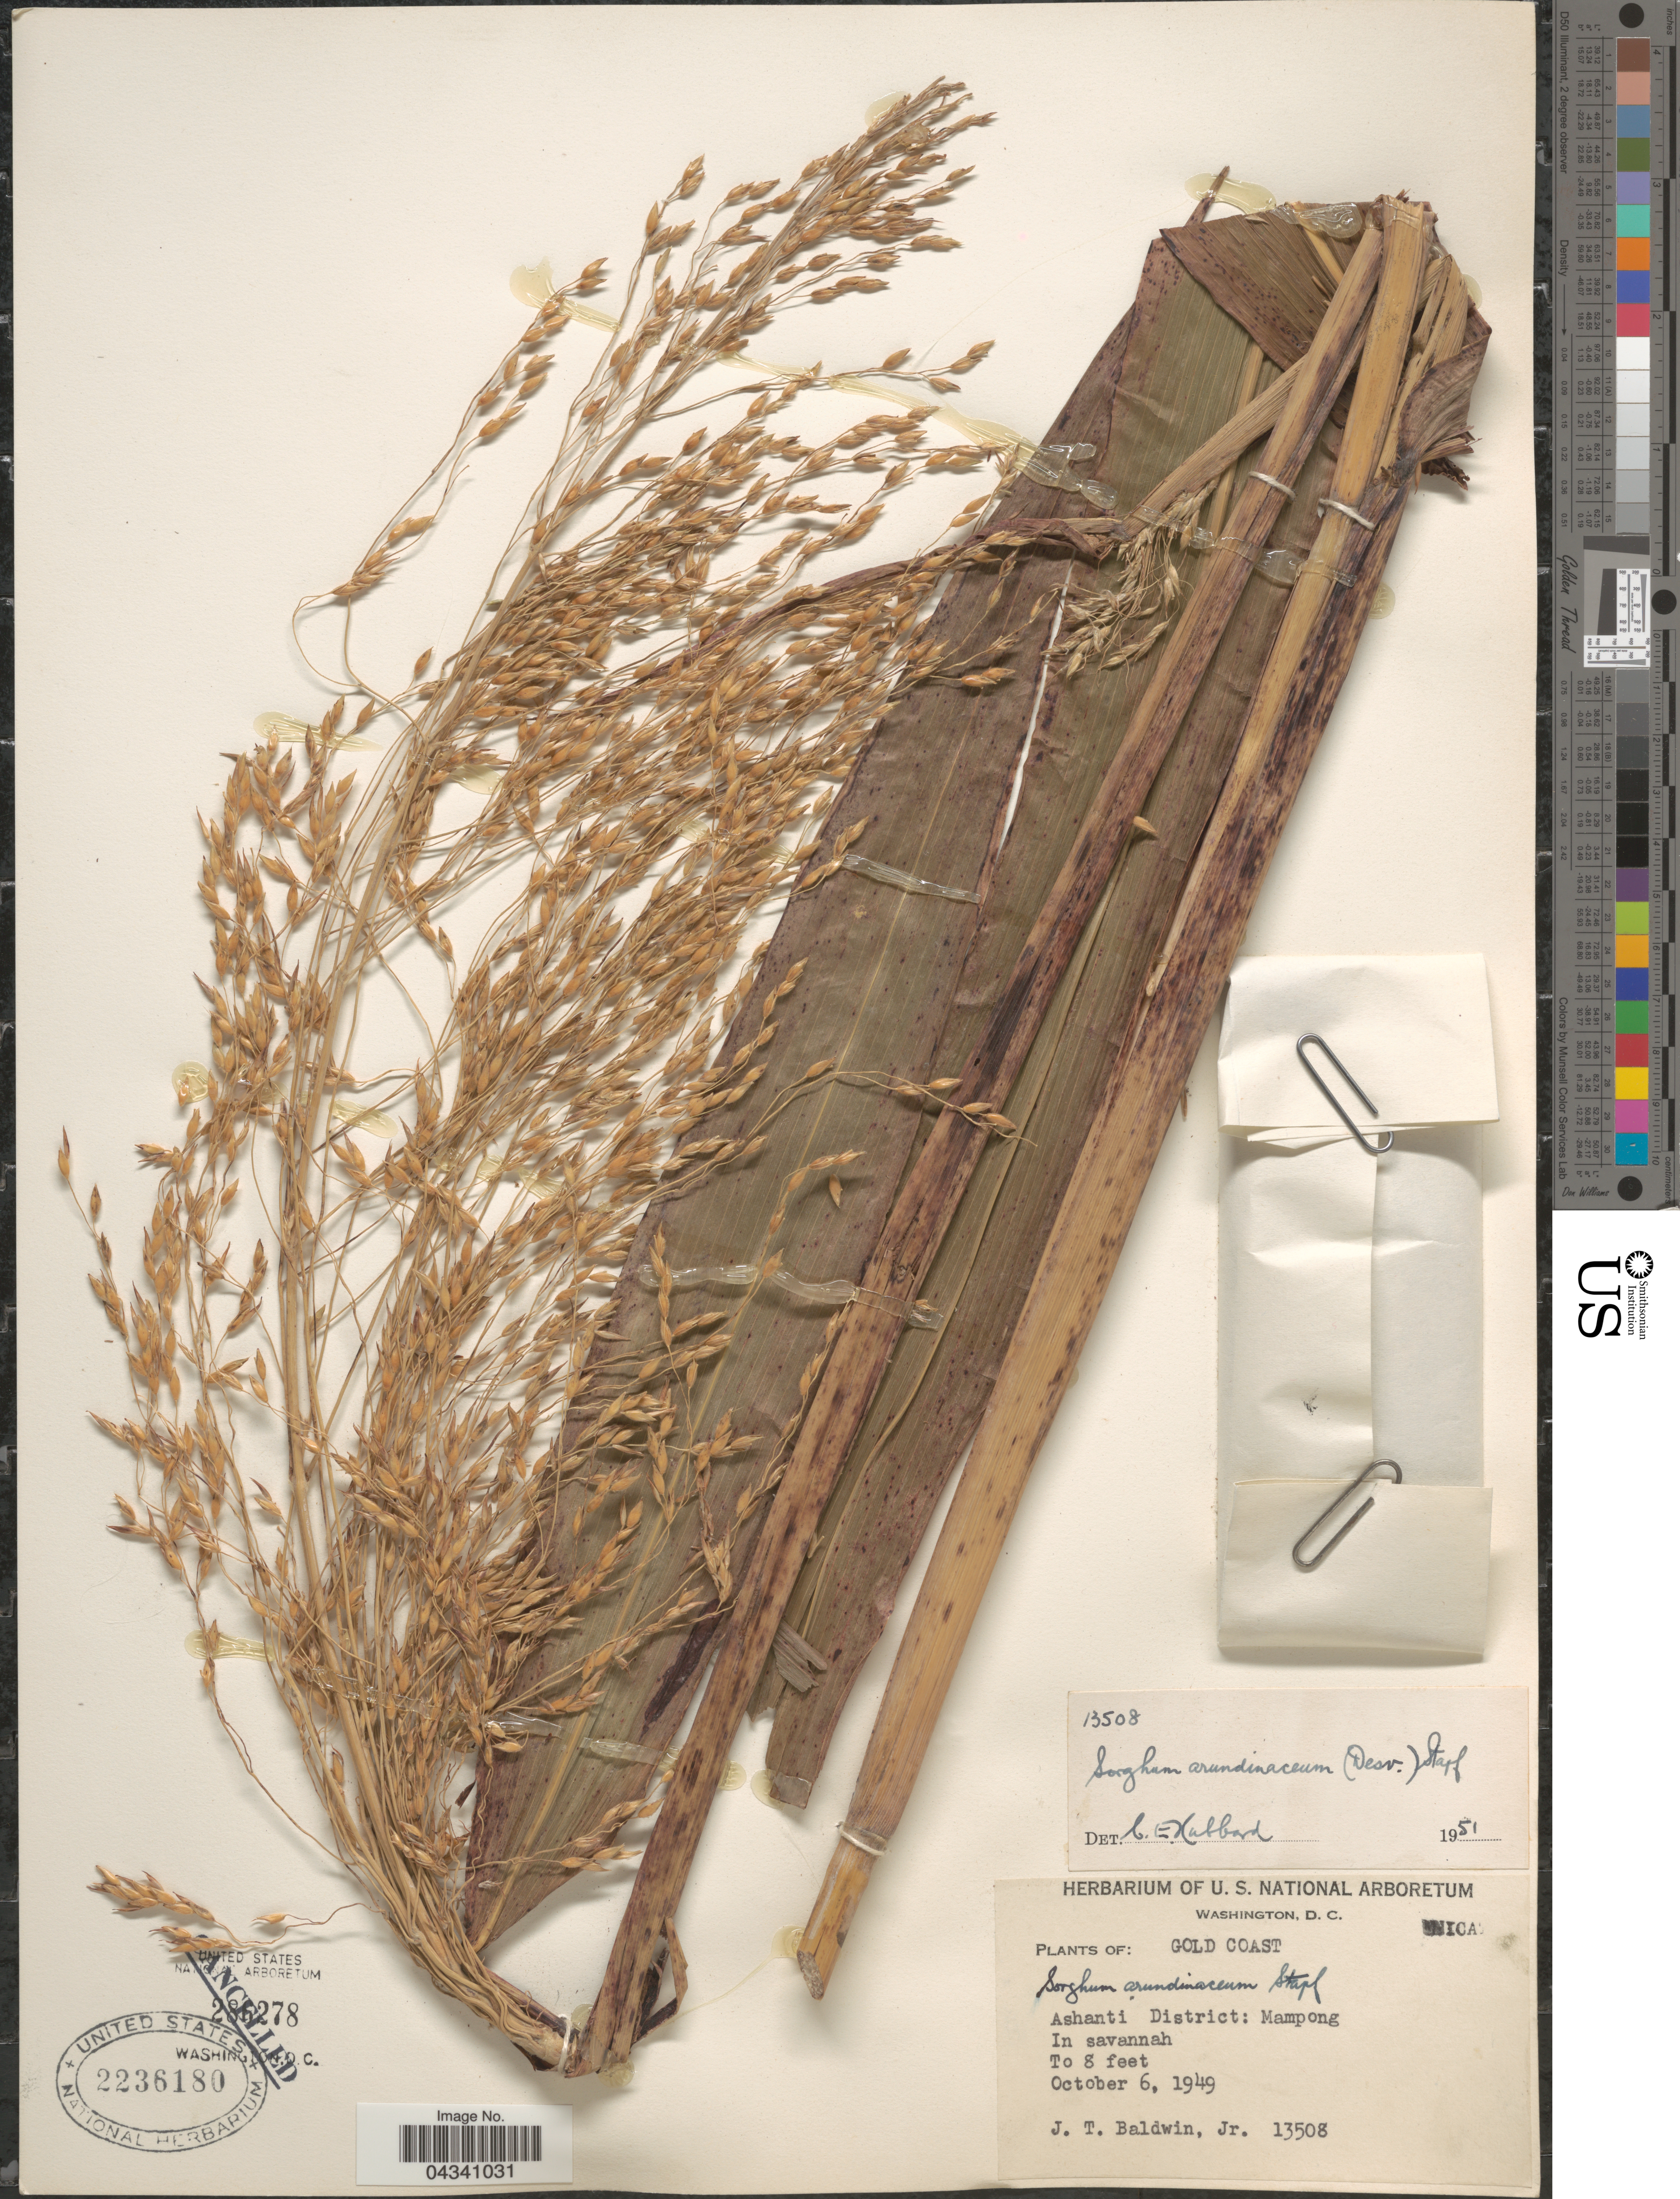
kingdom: Plantae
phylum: Tracheophyta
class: Liliopsida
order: Poales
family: Poaceae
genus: Sorghum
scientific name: Sorghum arundinaceum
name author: (Desv.) Stapf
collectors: J. T. Baldwin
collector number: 13508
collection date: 1949-10-06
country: Ghana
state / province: Ashanti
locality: Gold Coast. Ashanti District: Mampong. In savannah.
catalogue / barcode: US 2236180